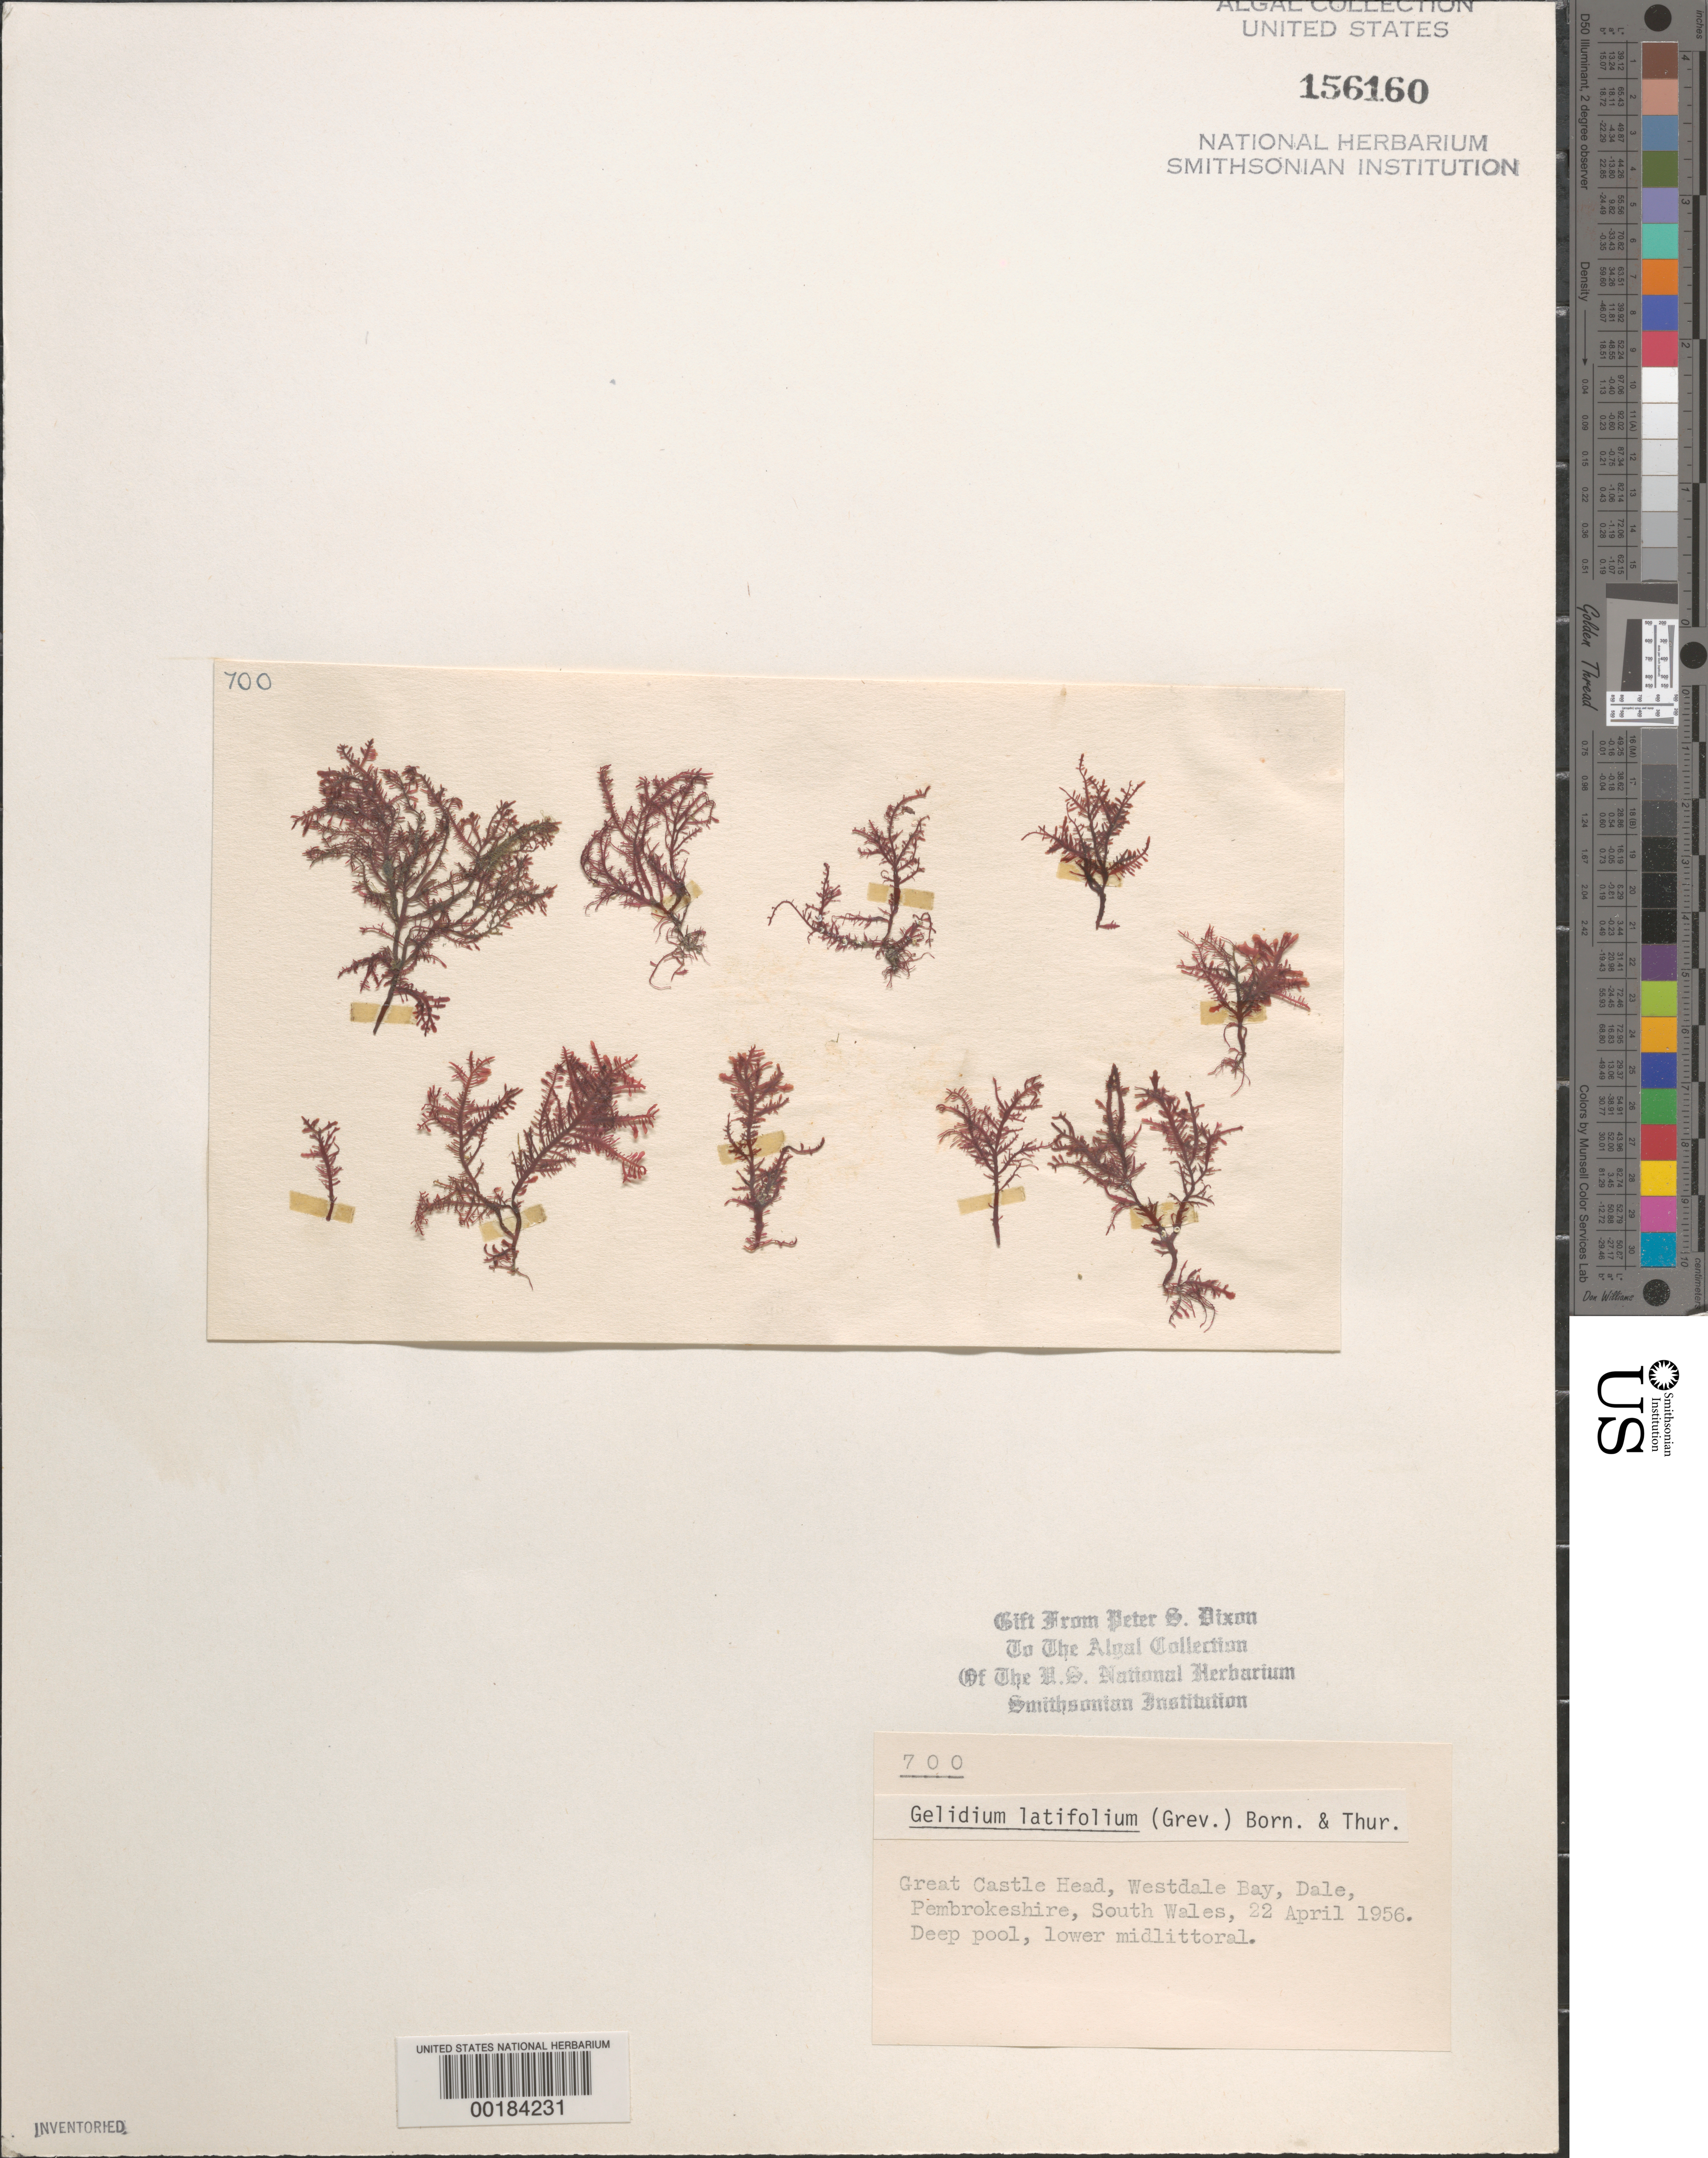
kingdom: Plantae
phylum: Rhodophyta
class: Florideophyceae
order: Gelidiales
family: Gelidiaceae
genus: Gelidium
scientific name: Gelidium spinosum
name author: (S.G. Gmel.) P.C. Silva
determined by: Algae name updating Project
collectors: P. S. Dixon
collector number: PSD 700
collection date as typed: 22 Apr 1956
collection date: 1956-04-22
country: United Kingdom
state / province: Wales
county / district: Dyfed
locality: Great Castle Head, Westdale Bay, Dale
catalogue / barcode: US 156160